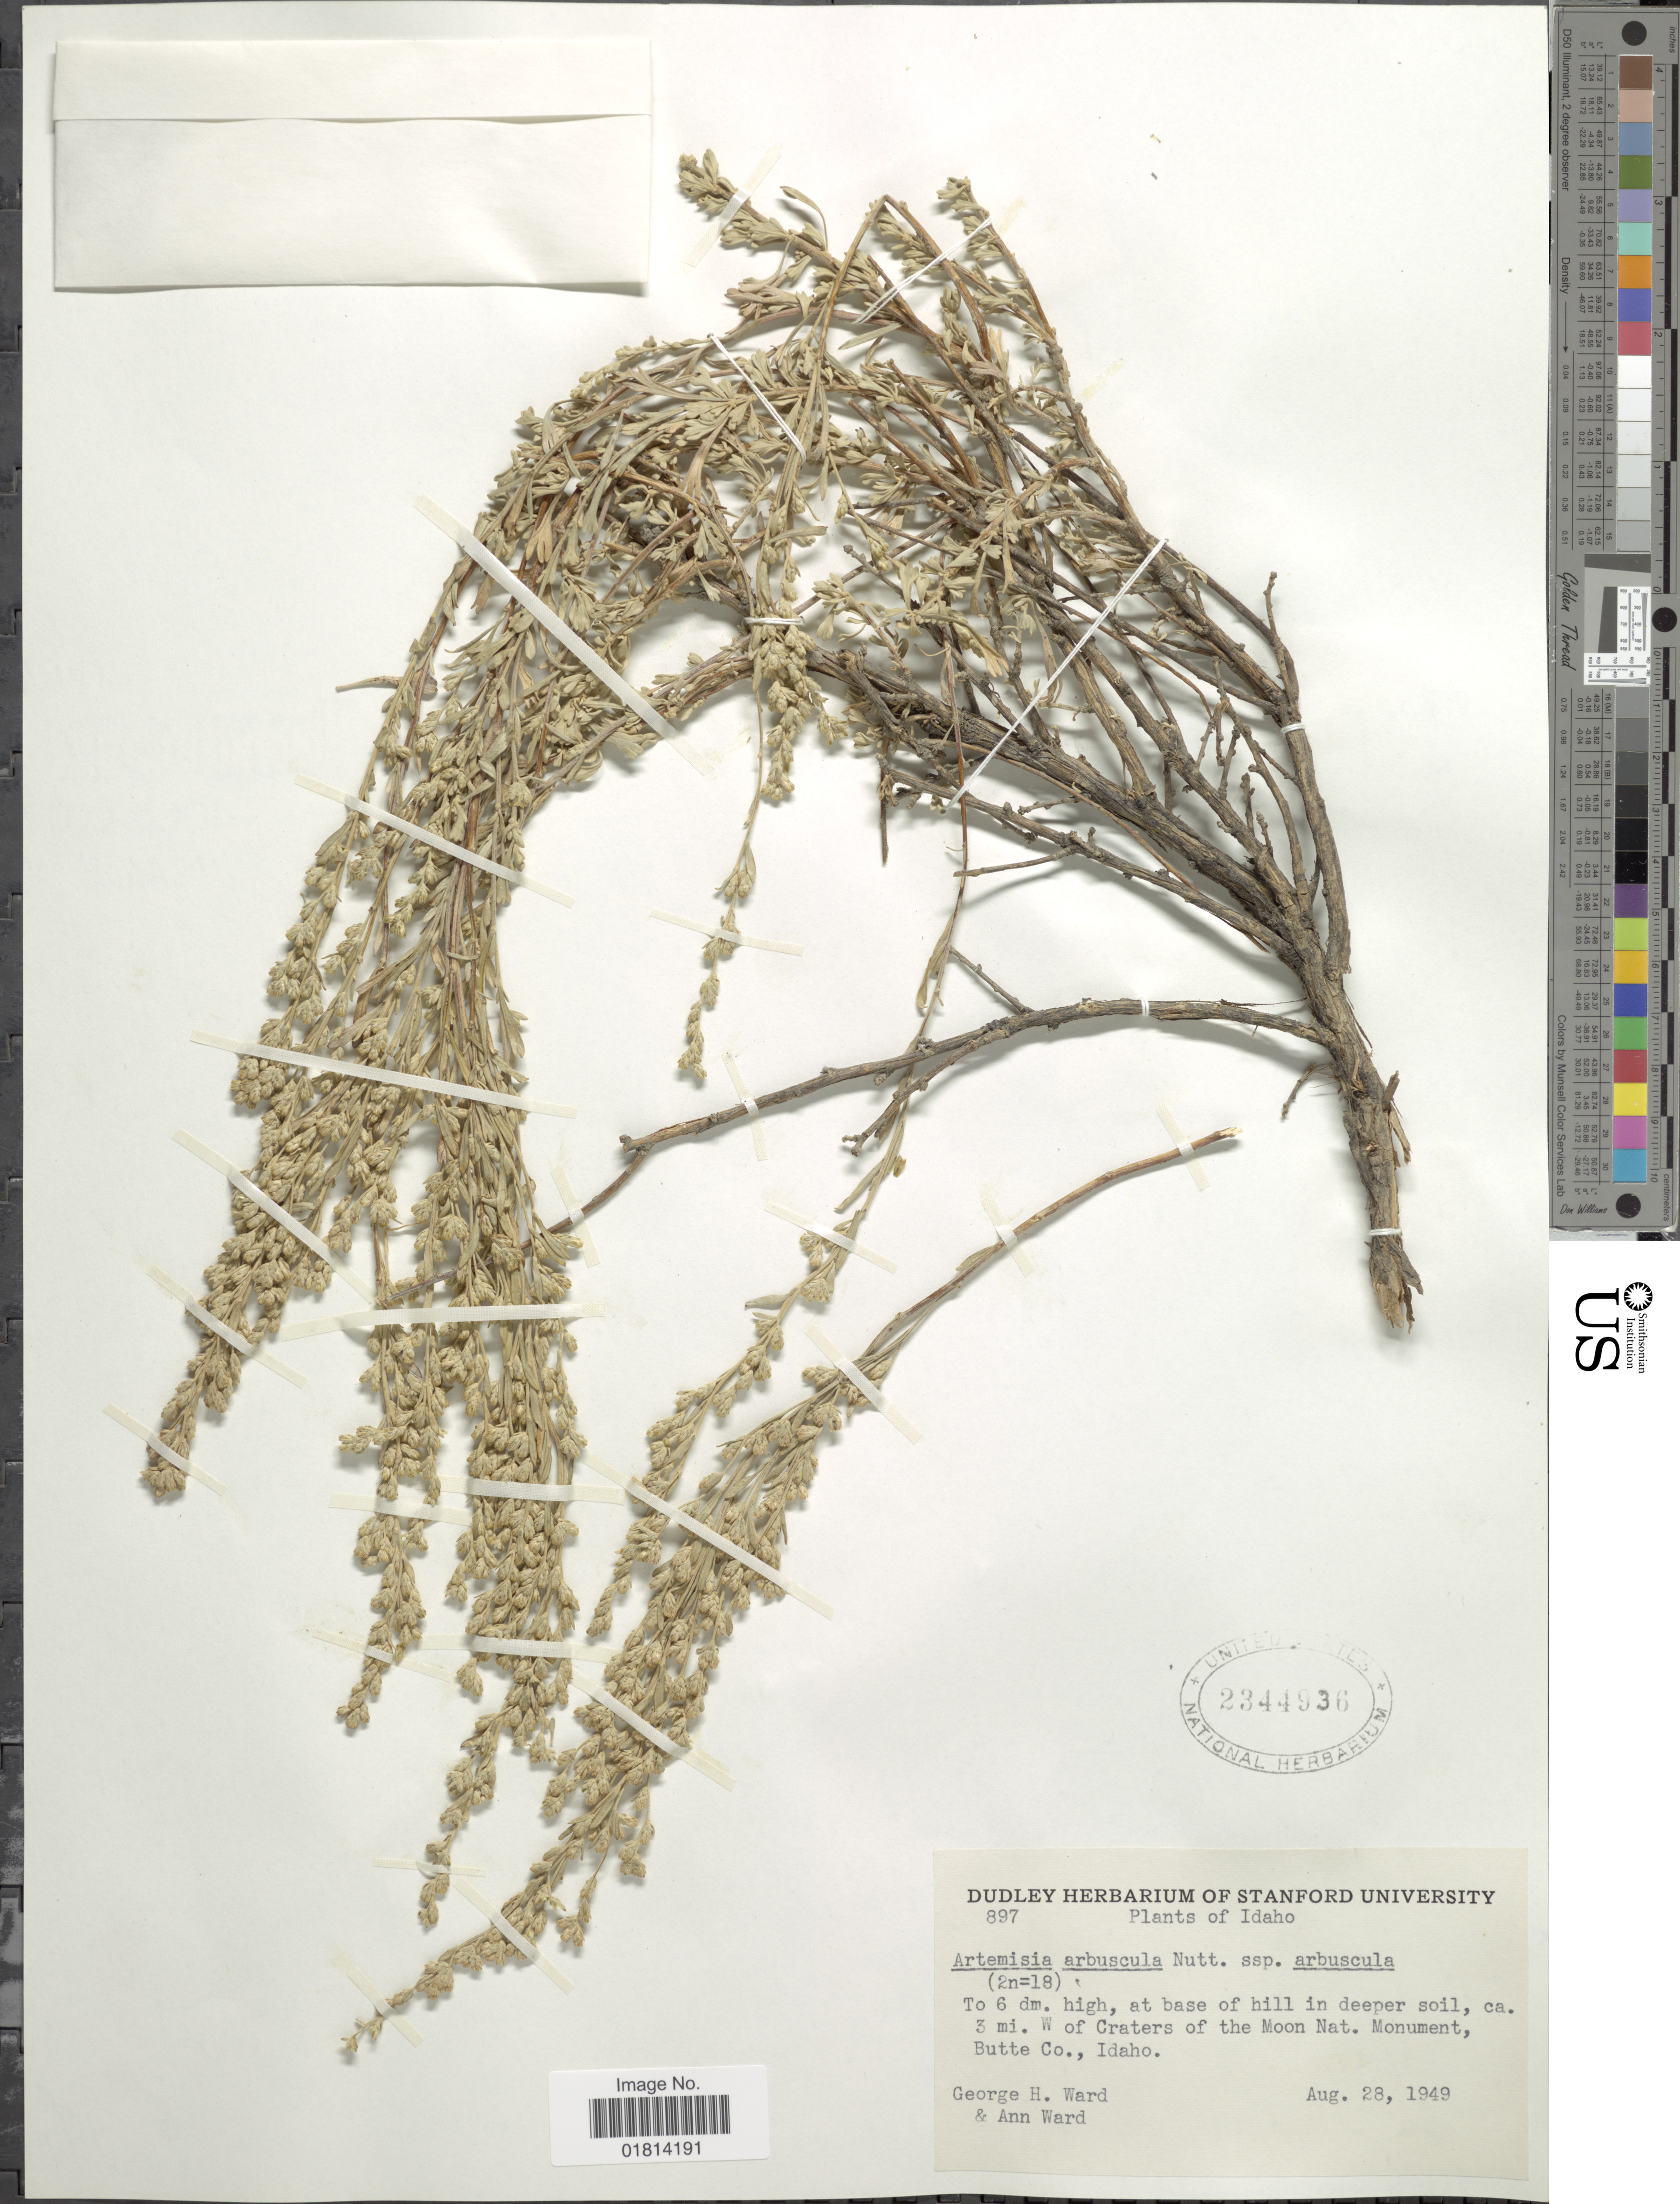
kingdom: Plantae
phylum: Tracheophyta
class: Magnoliopsida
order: Asterales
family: Asteraceae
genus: Artemisia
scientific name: Artemisia arbuscula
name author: Nutt.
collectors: G. H. Ward & A. Ward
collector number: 897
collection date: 1949-08-28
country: United States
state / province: Idaho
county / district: Butte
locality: Ca. 3 mi. W of Craters of the Moon Nat. Monument.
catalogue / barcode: US 2344936